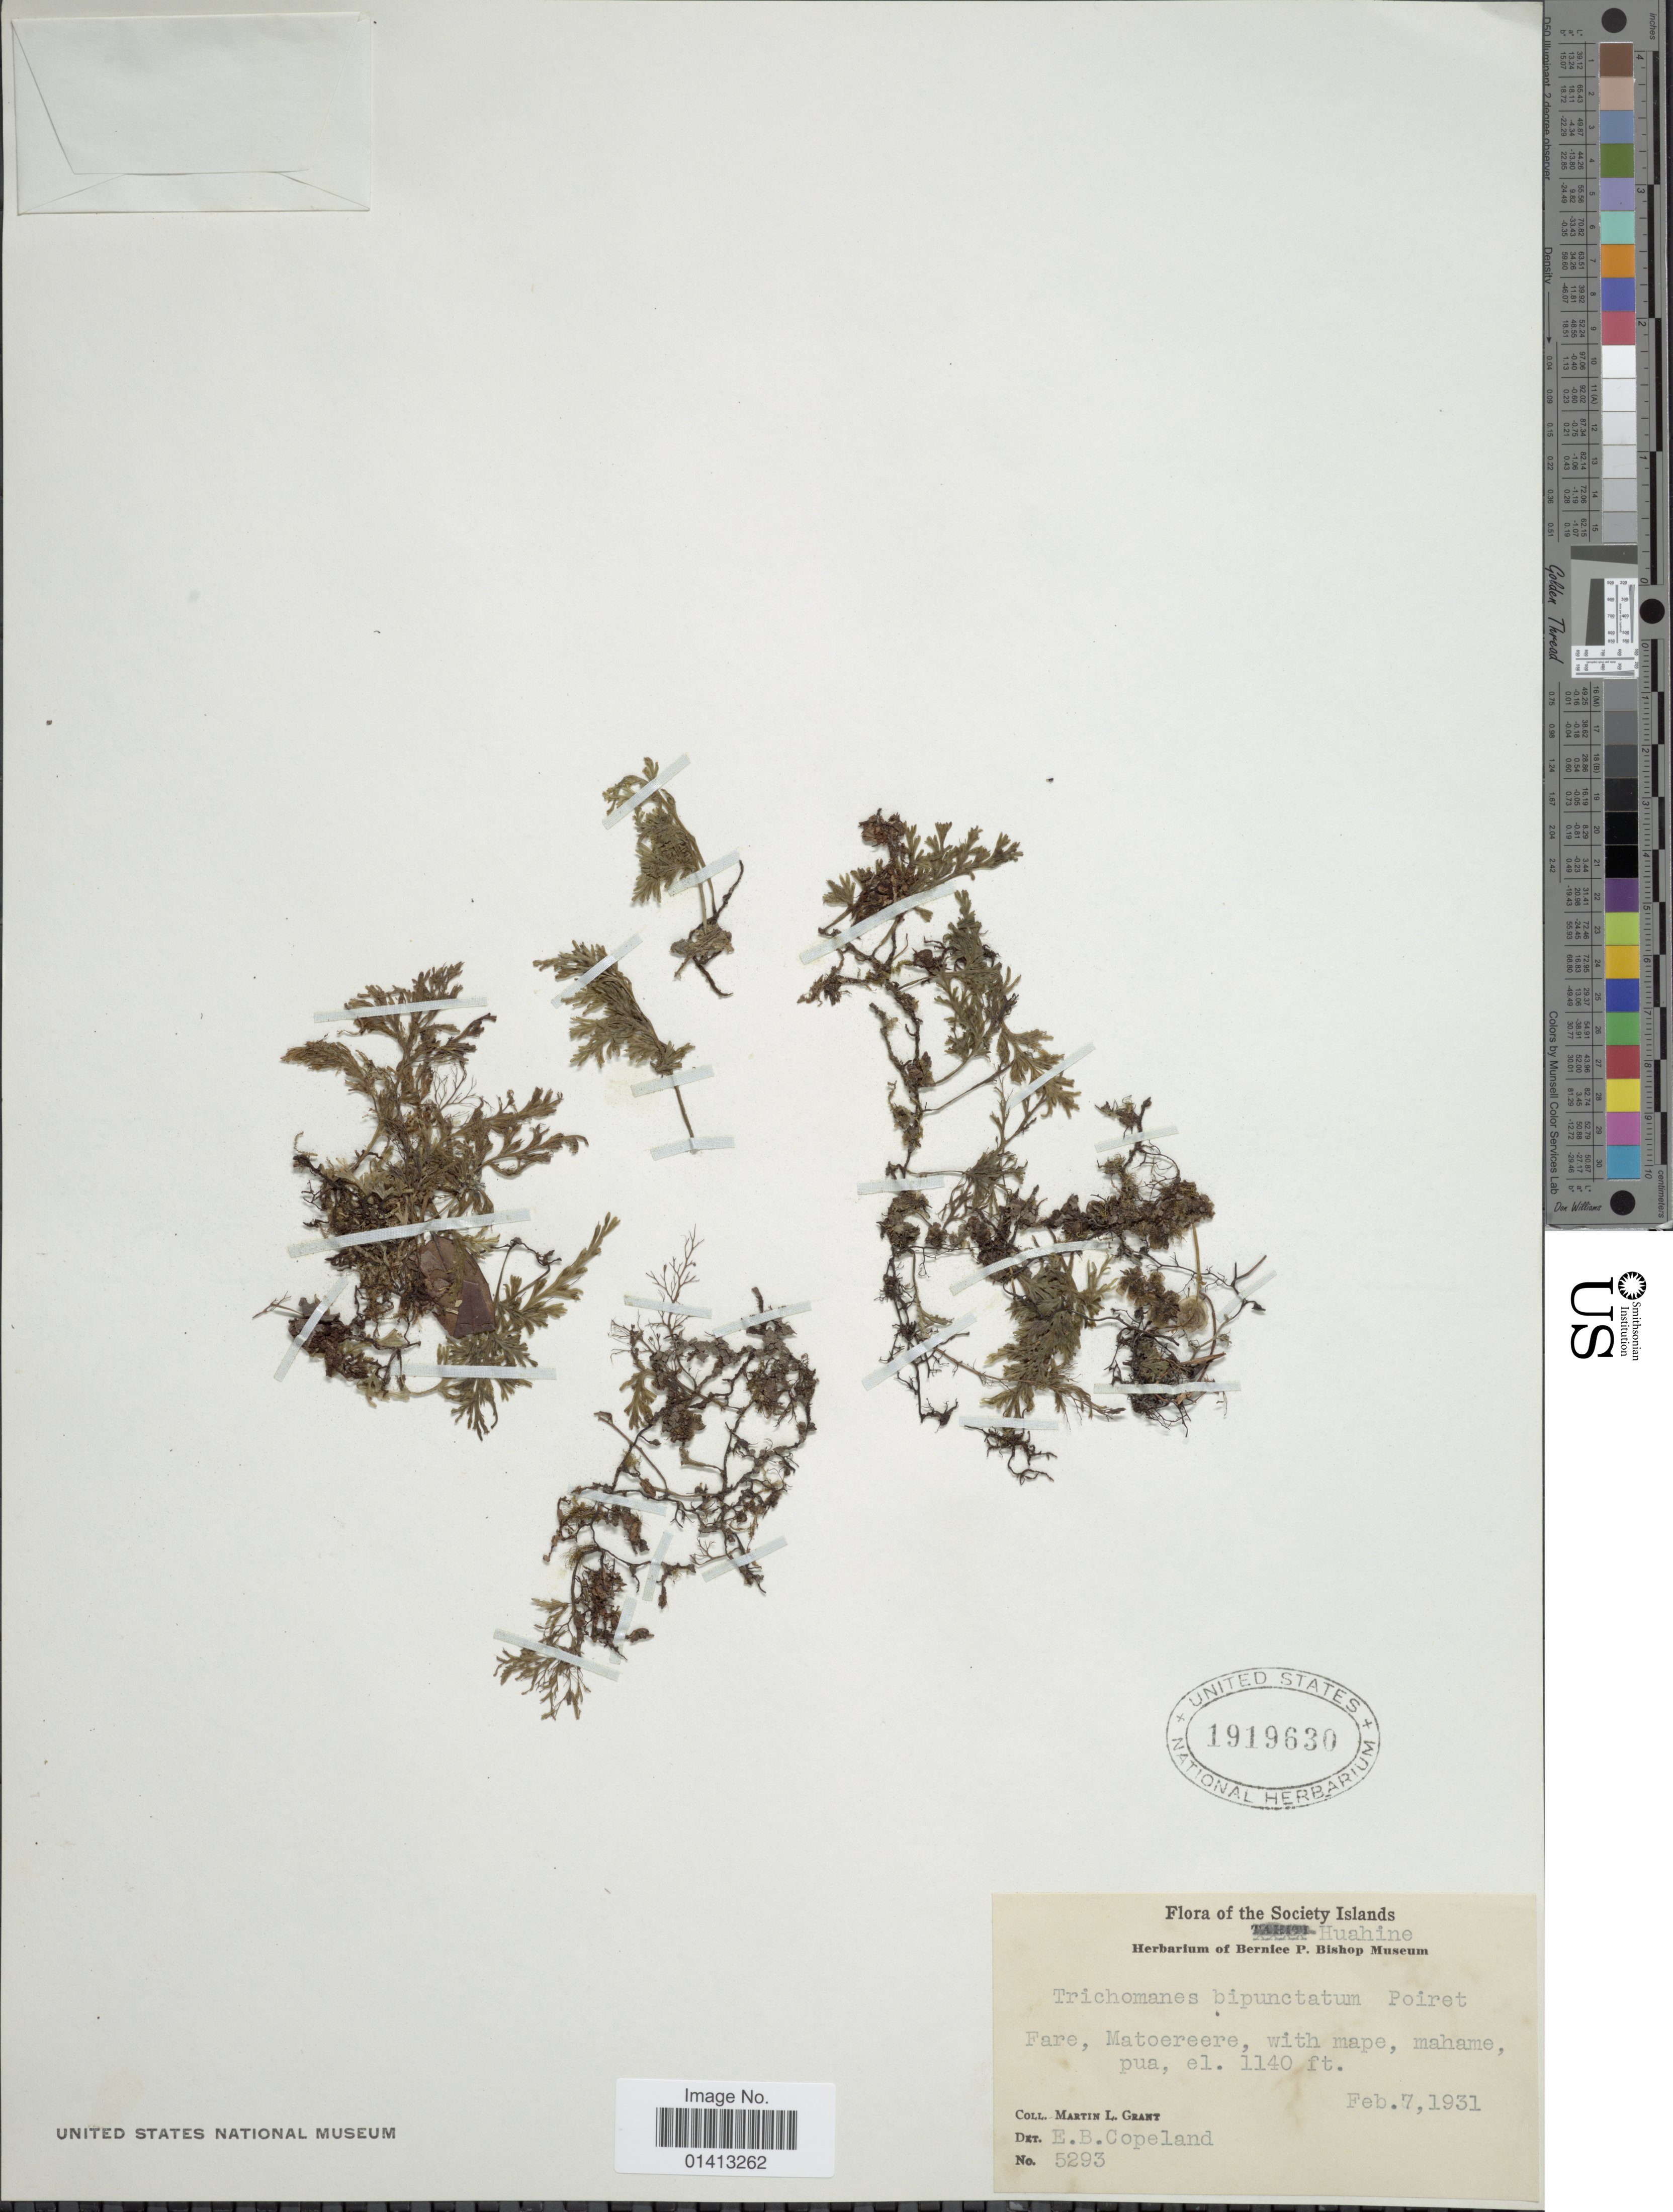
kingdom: Plantae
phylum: Tracheophyta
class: Polypodiopsida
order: Hymenophyllales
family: Hymenophyllaceae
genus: Crepidomanes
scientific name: Crepidomanes bipunctatum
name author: (Poir.) Copel.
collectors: M. L. Grant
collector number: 5293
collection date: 1931-02-07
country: French Polynesia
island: Huahine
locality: The Society Islands, Huahine, Fare, Matoereere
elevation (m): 347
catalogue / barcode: US 1919630